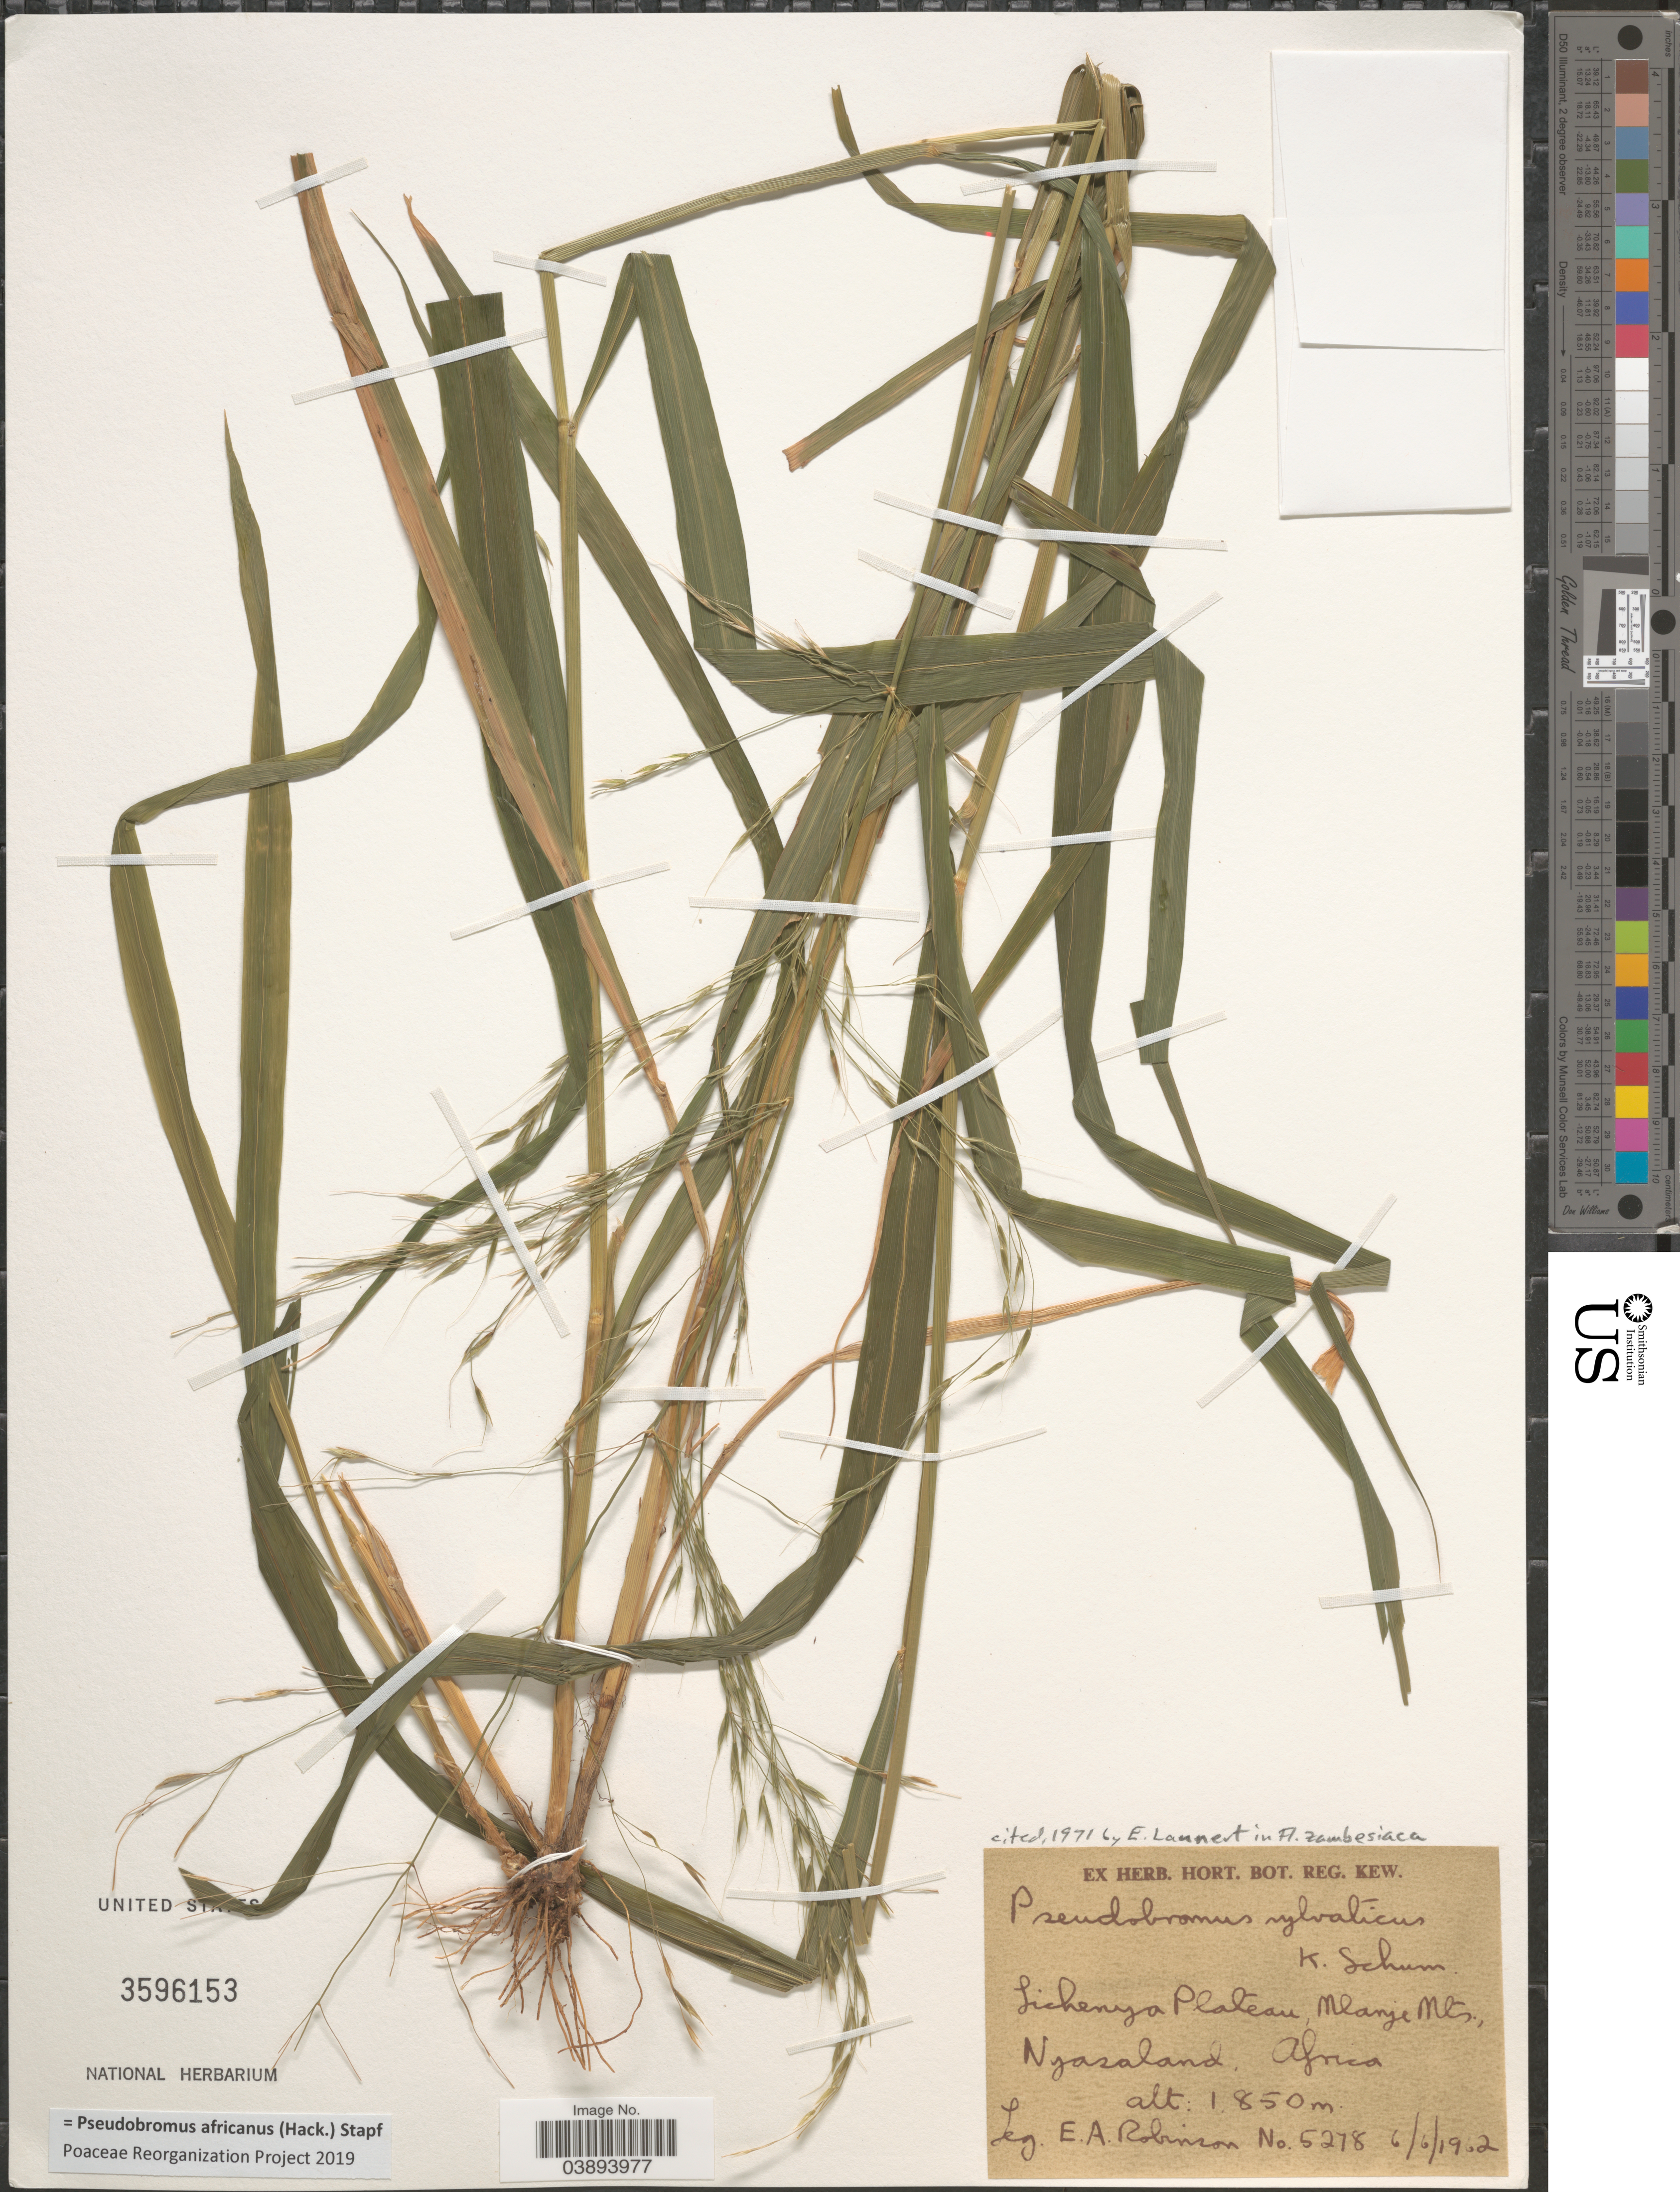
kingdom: Plantae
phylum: Tracheophyta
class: Liliopsida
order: Poales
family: Poaceae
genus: Pseudobromus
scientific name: Pseudobromus africanus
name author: (Hack.) Stapf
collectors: E. A. Robinson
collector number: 5278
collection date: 1962-06-06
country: Malawi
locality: Lichenya Plateau, Mlanje Mts., Nyasaland.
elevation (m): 1850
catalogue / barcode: US 3596153